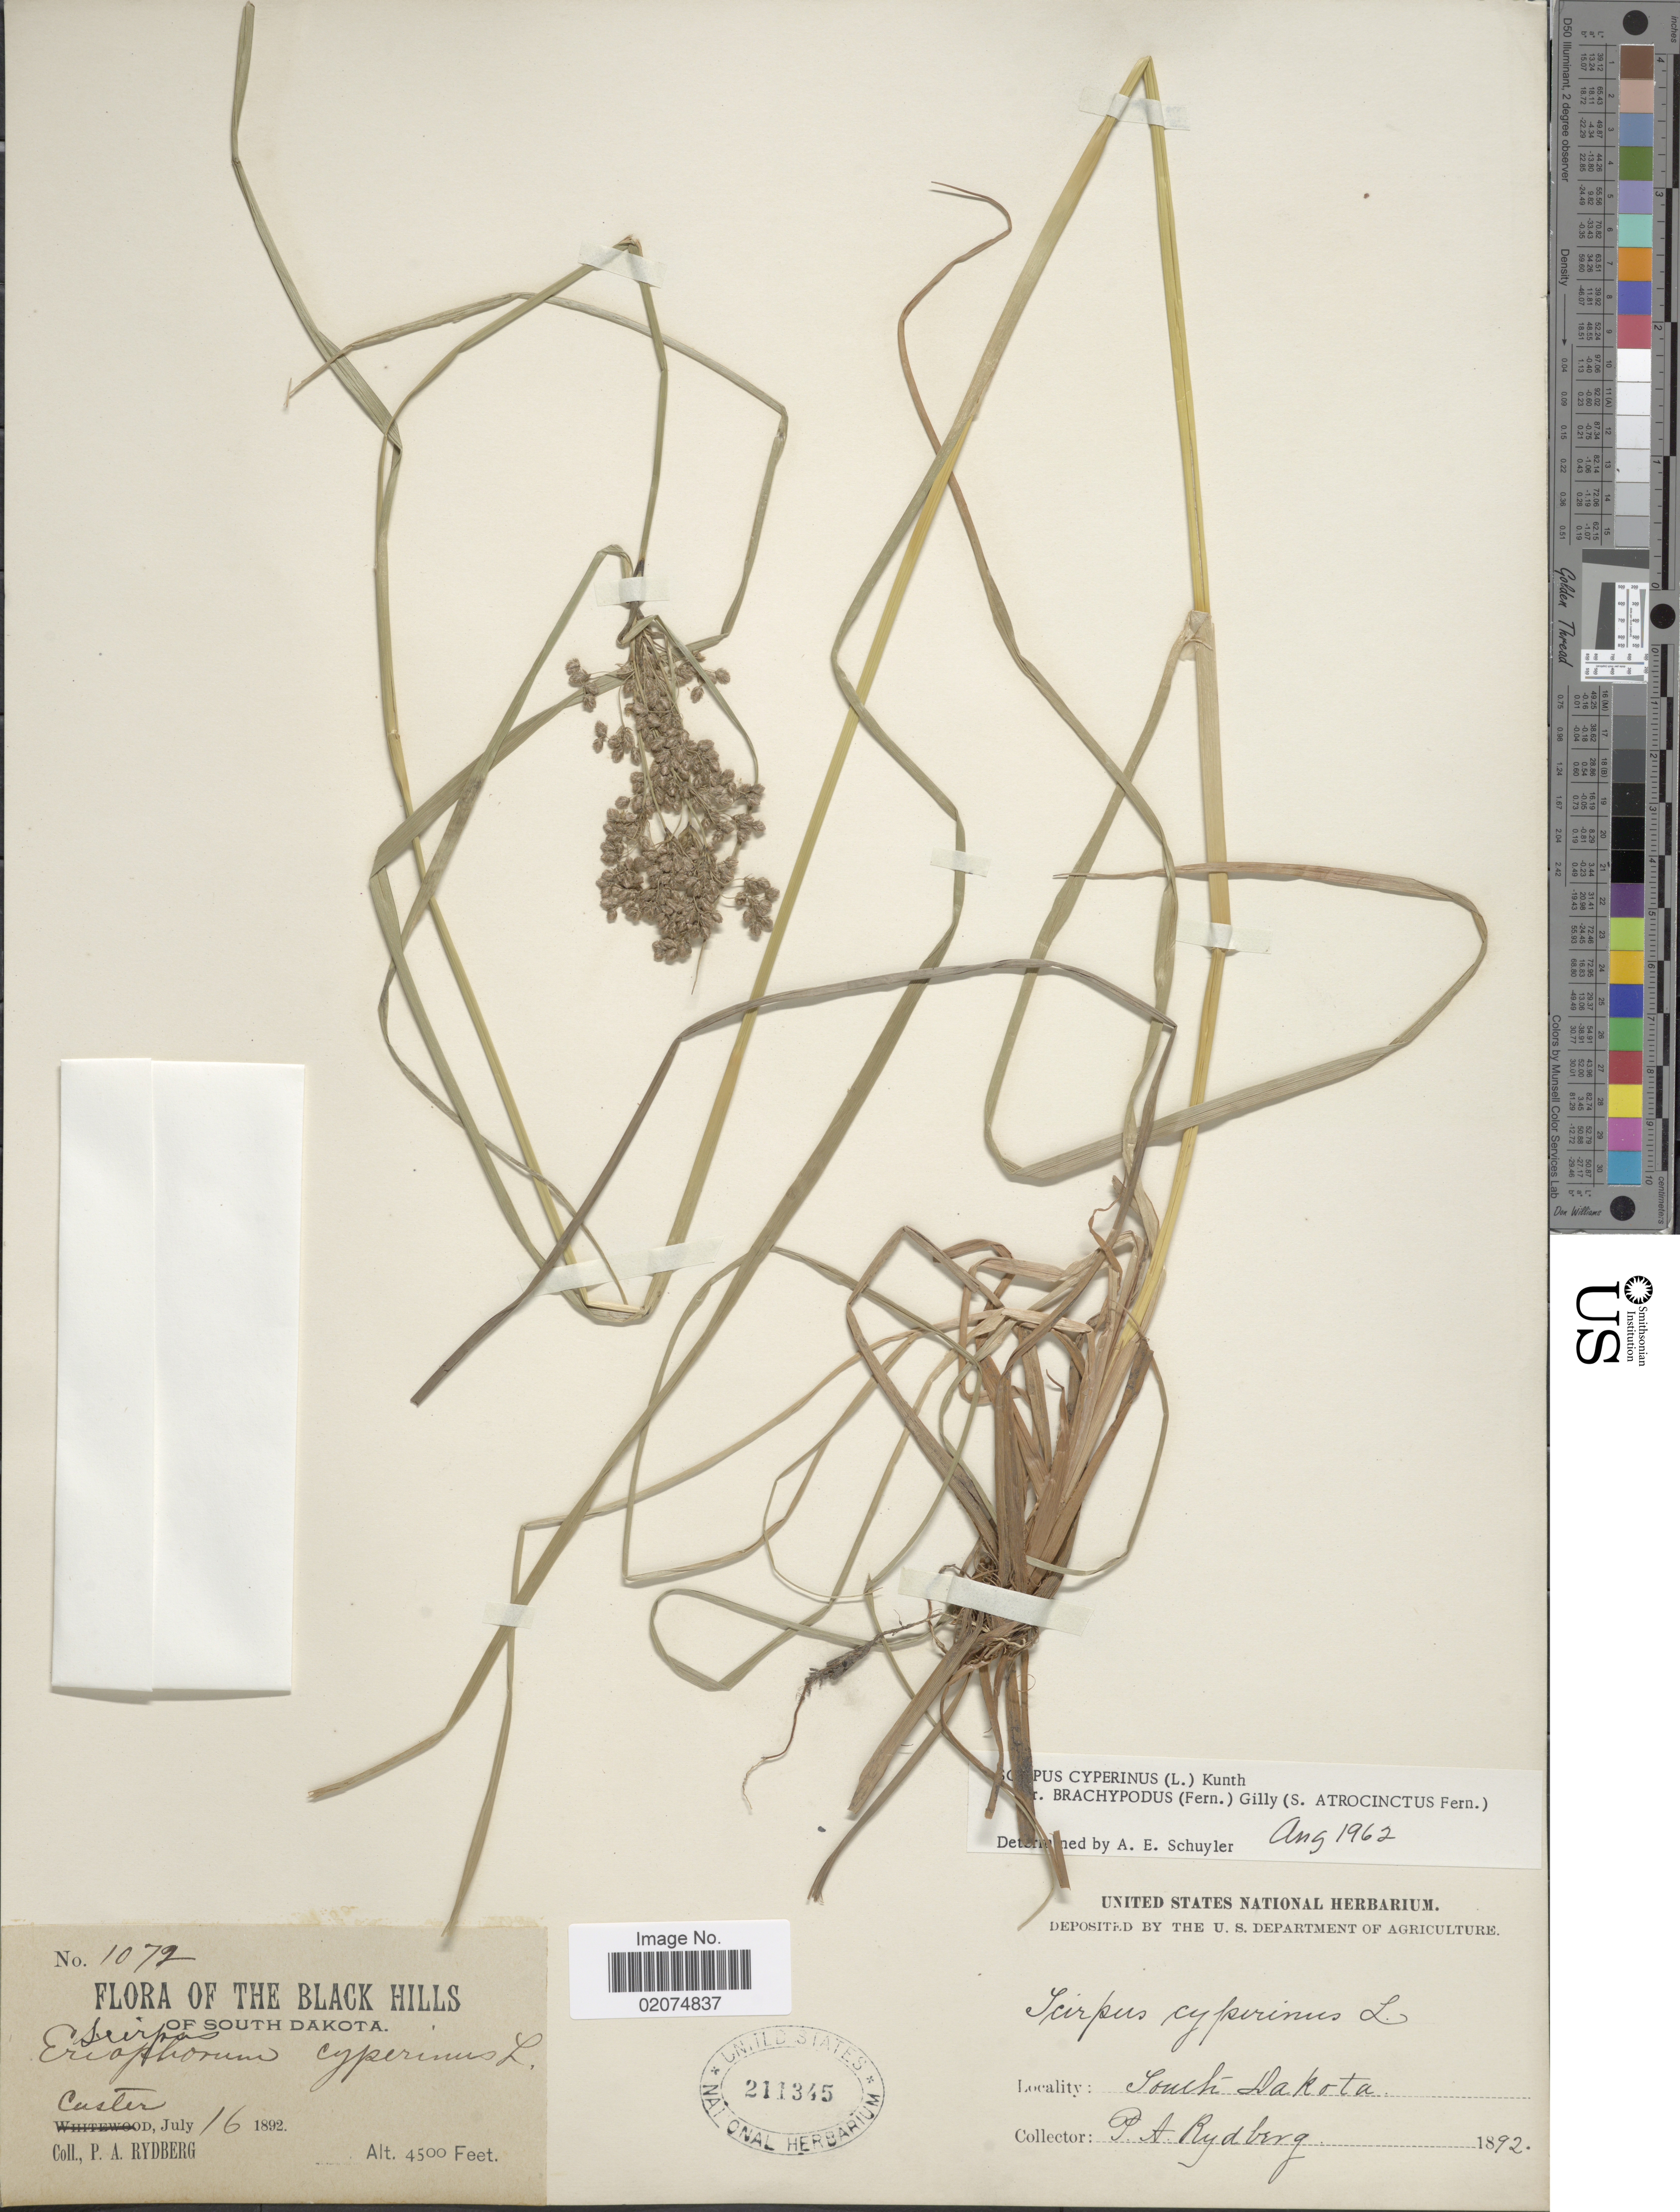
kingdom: Plantae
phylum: Tracheophyta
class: Liliopsida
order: Poales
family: Cyperaceae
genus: Scirpus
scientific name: Scirpus atrocinctus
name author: Fernald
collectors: P. A. Rydberg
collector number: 1072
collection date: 1892-07-16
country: United States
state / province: South Dakota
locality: The Black Hills, Custer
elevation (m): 1372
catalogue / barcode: US 211345